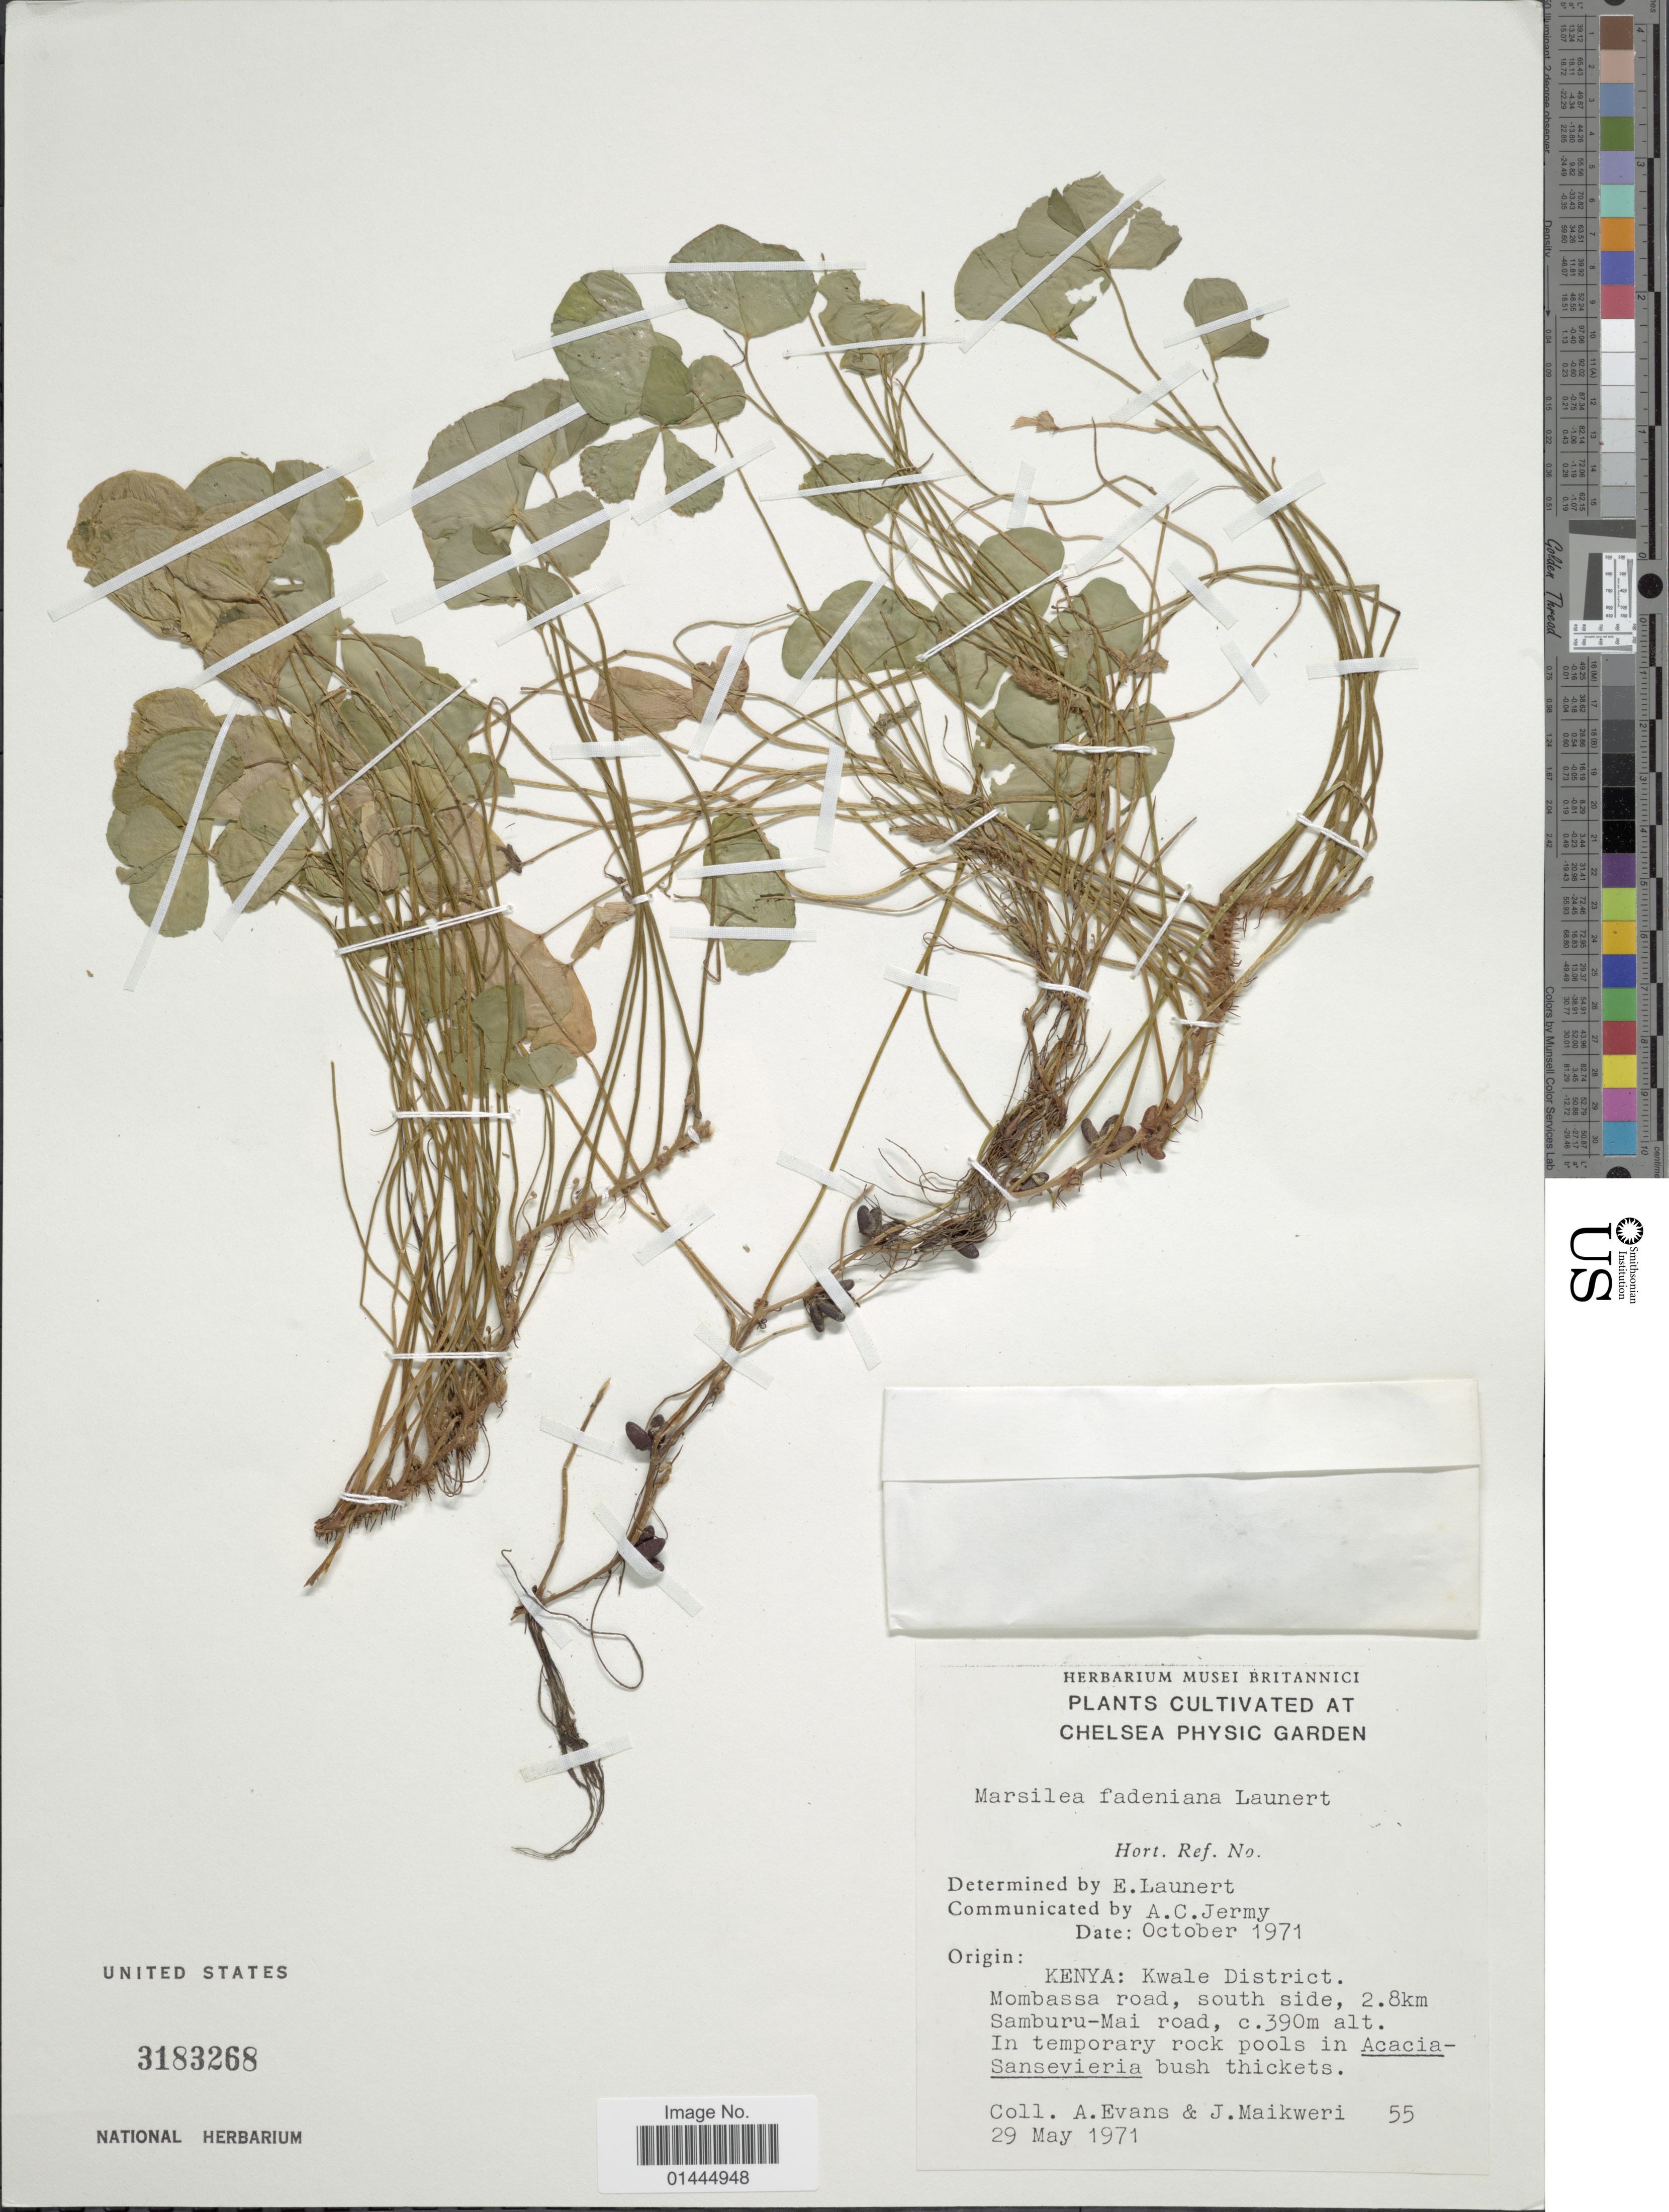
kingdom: Plantae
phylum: Tracheophyta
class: Polypodiopsida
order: Salviniales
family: Marsileaceae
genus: Marsilea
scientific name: Marsilea fadeniana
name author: Launert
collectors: A. Evans & J. Maikweki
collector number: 55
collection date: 1971-05-29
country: Kenya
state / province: Kwale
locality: Plants cultivated at Chelsea Physic Garden, Mombassa road, south side, 2.8km Samburu-Mai road.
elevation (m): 390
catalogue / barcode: US 3183268